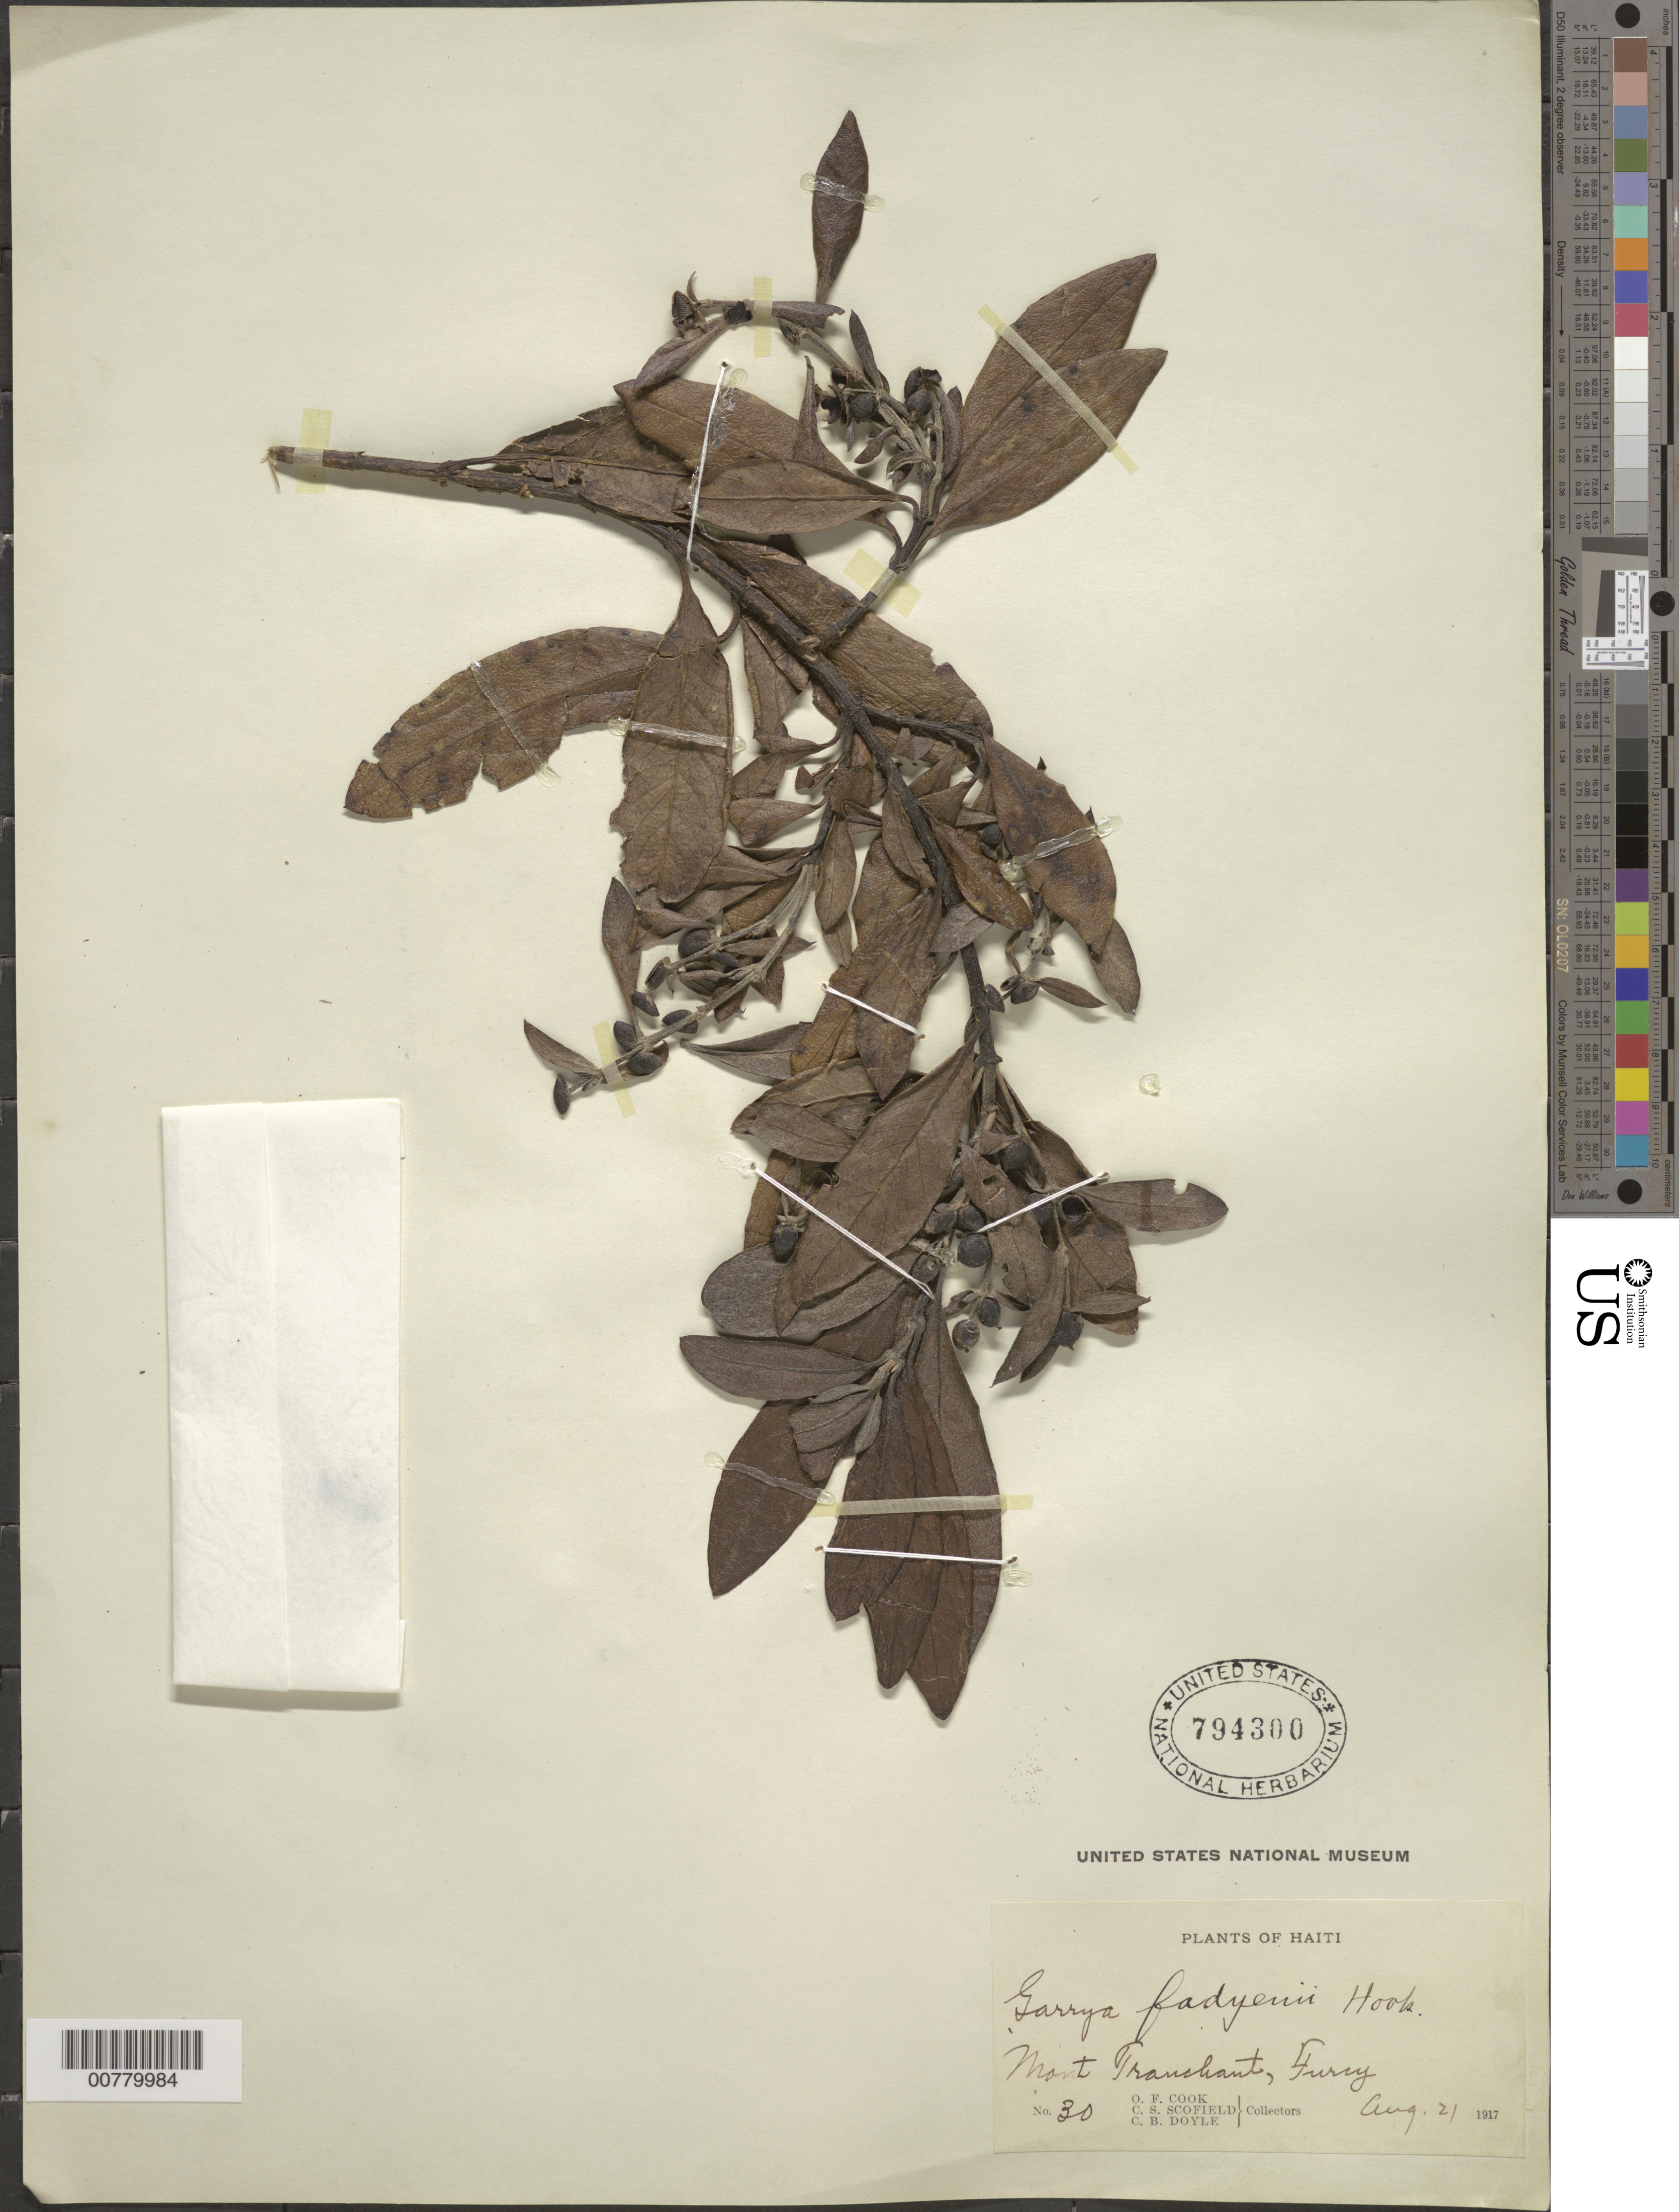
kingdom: Plantae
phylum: Tracheophyta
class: Magnoliopsida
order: Garryales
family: Garryaceae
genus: Garrya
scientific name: Garrya fadyenii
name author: Hook.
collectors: O. F. Cook, C. Scofield & C. Doyle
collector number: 30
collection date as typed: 21 Aug 1917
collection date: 1917-08-21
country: Haiti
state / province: Óuest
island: Hispaniola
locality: Furcy, Mont Tranchant.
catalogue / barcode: US 794300